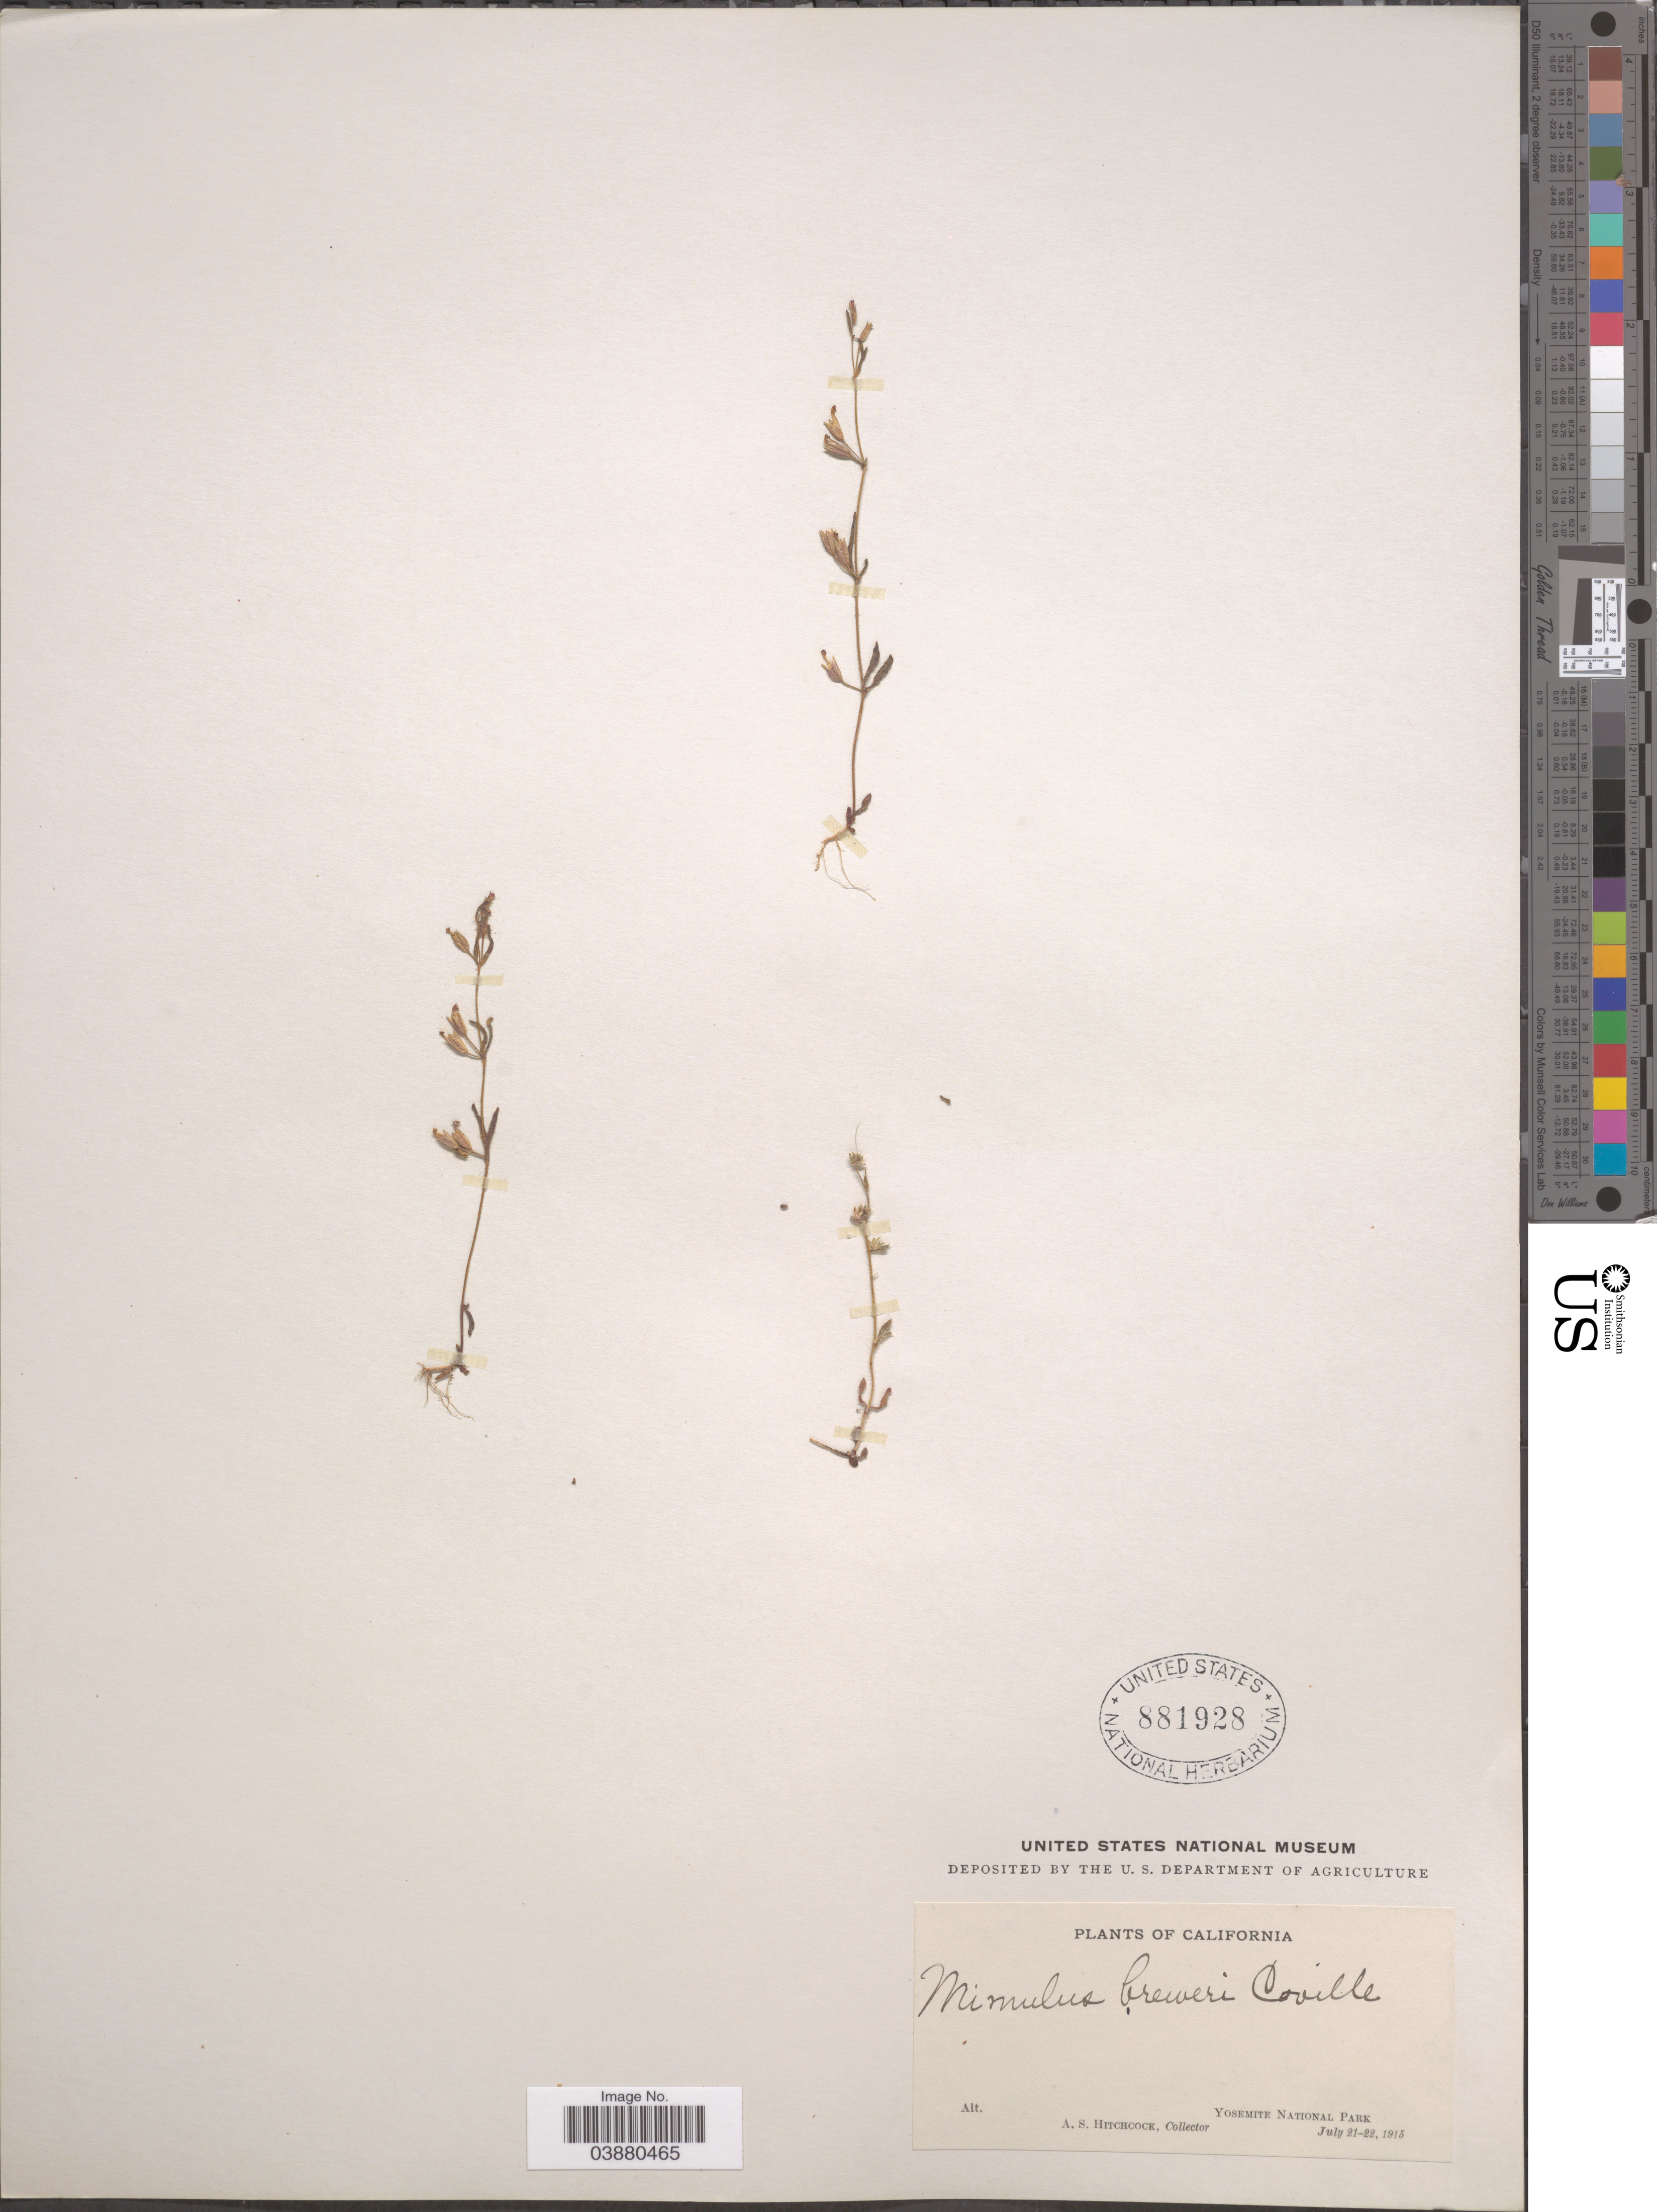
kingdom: Plantae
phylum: Tracheophyta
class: Magnoliopsida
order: Lamiales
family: Phrymaceae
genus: Mimulus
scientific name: Mimulus breweri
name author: (Greene) Coville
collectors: A. S. Hitchcock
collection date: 1915-07-21/1915-07-22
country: United States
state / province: California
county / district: Mariposa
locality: Yosemite National Park.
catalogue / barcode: US 881928